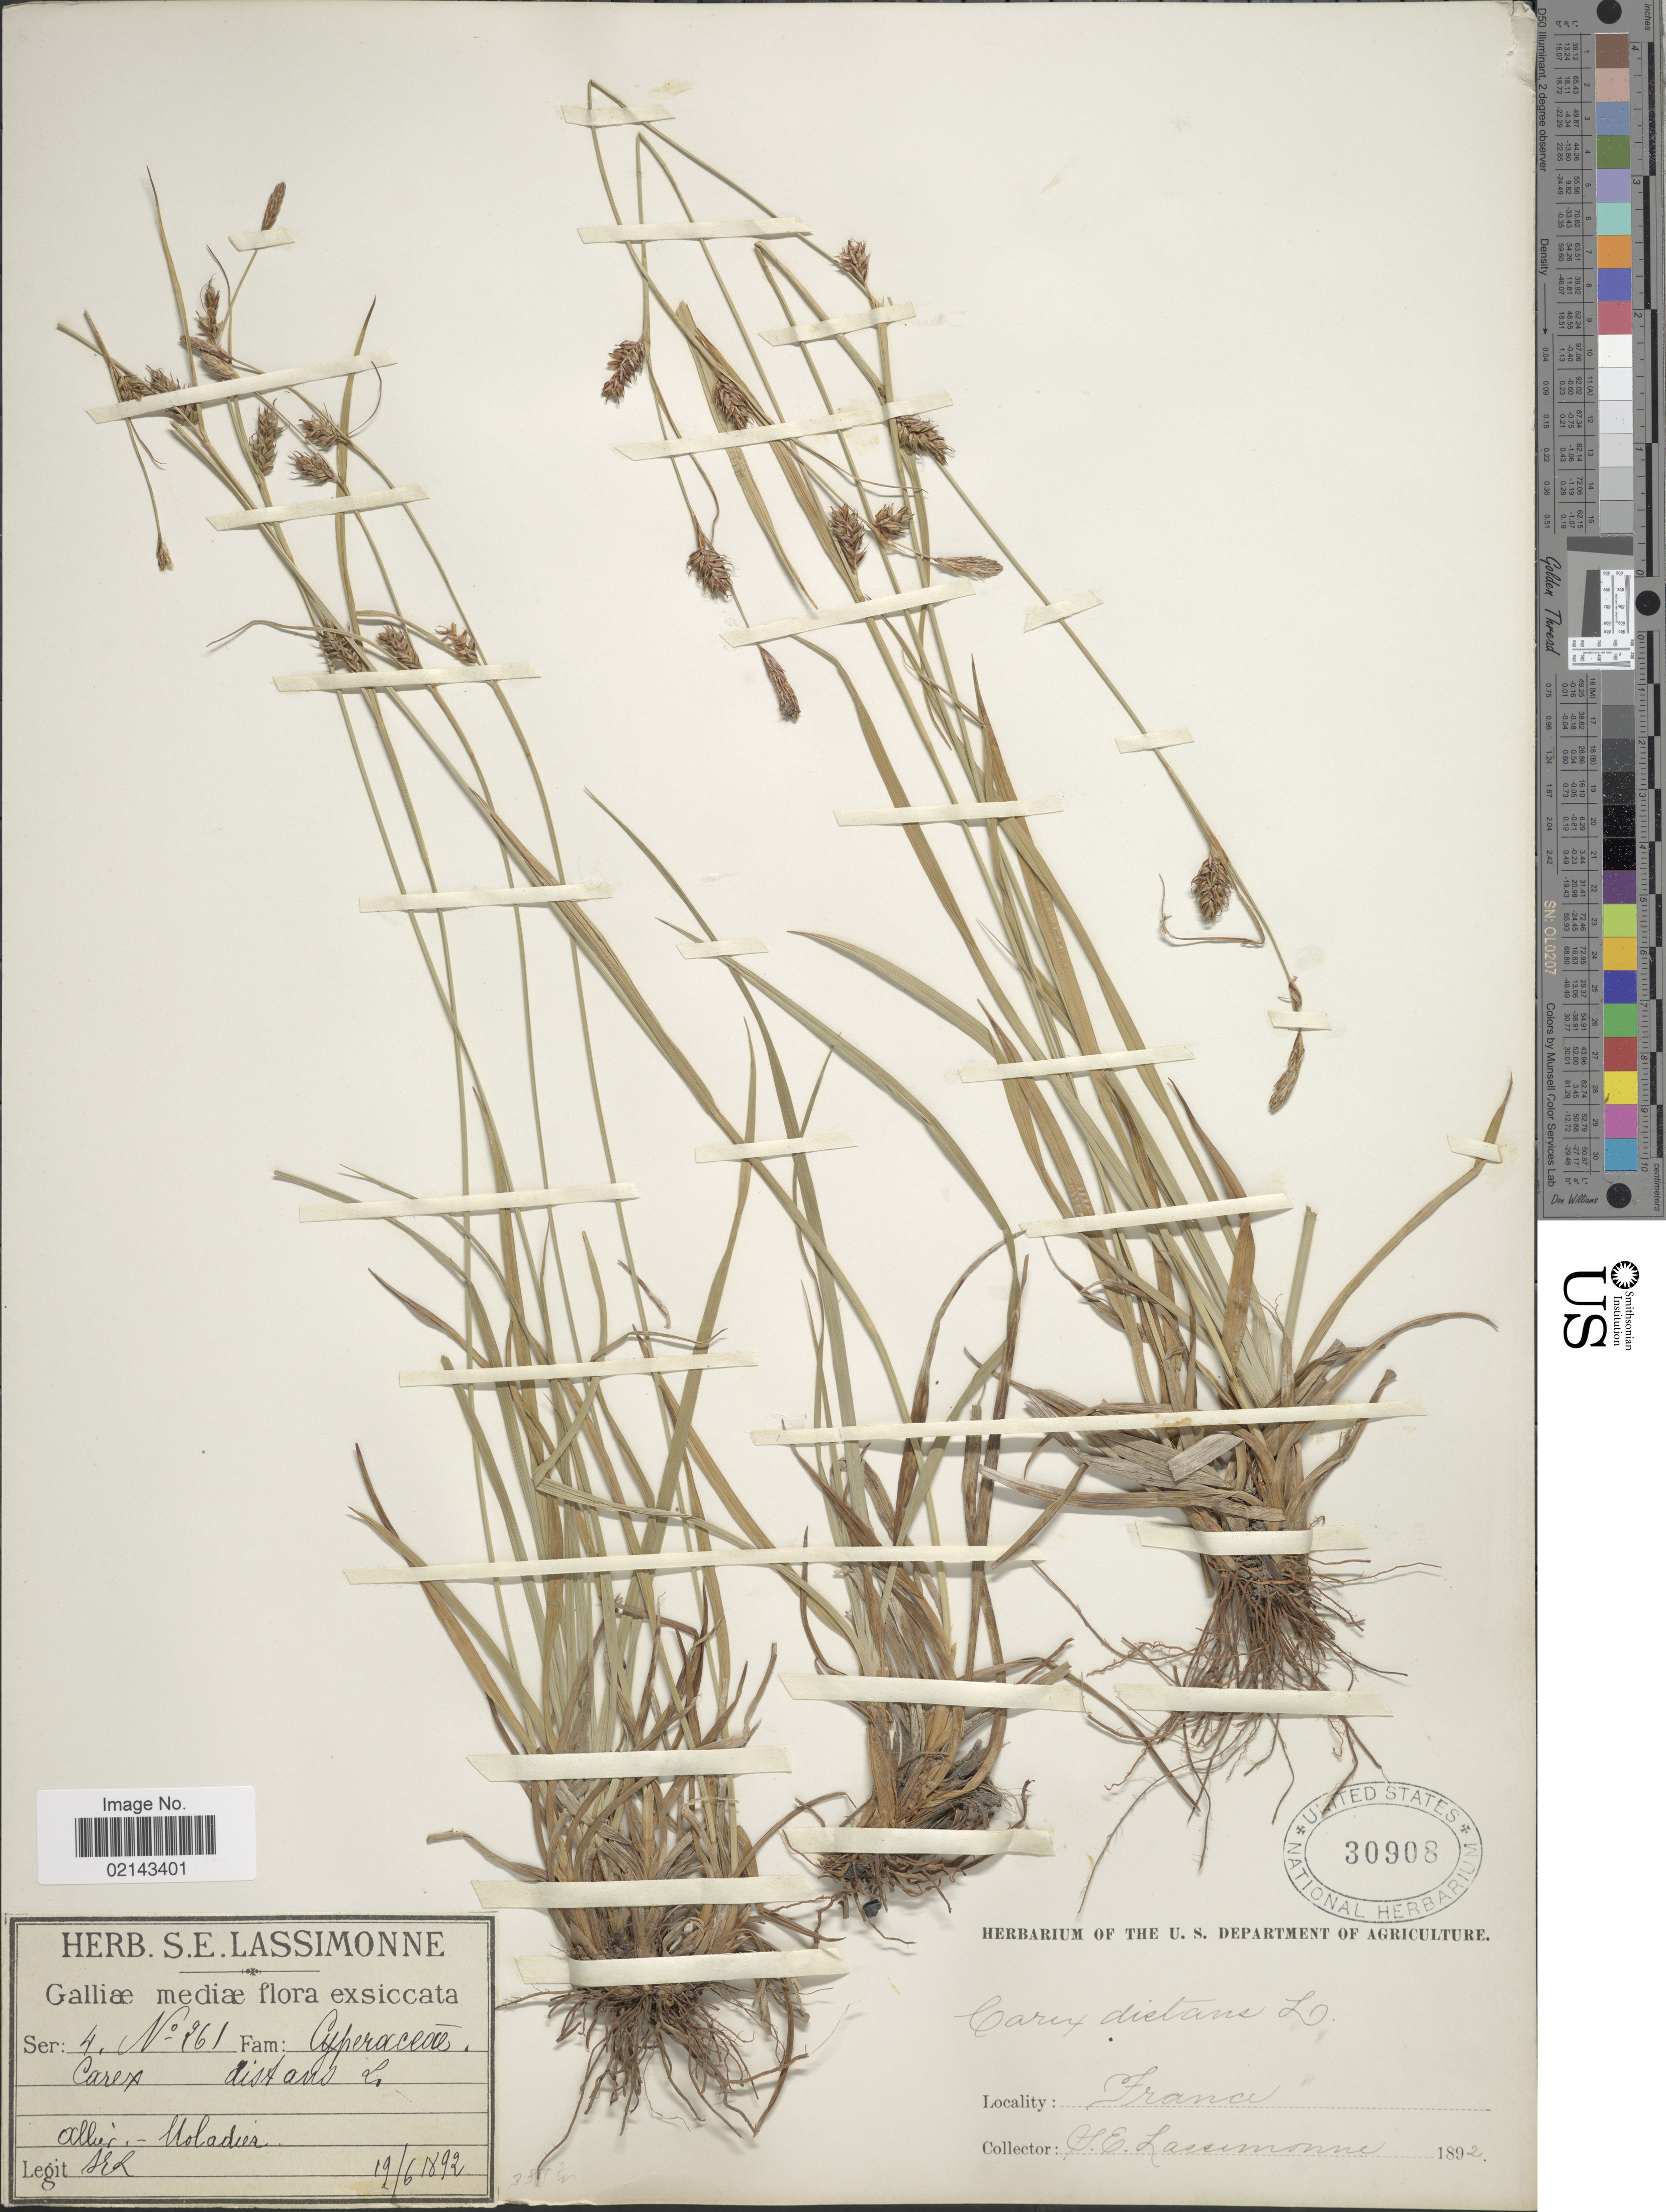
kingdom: Plantae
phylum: Tracheophyta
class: Liliopsida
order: Poales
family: Cyperaceae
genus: Carex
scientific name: Carex distans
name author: L.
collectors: S. Lassimonne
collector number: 261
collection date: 1892-06-19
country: France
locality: Galliæ mediæ, Allier - Nolandier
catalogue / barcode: US 30908